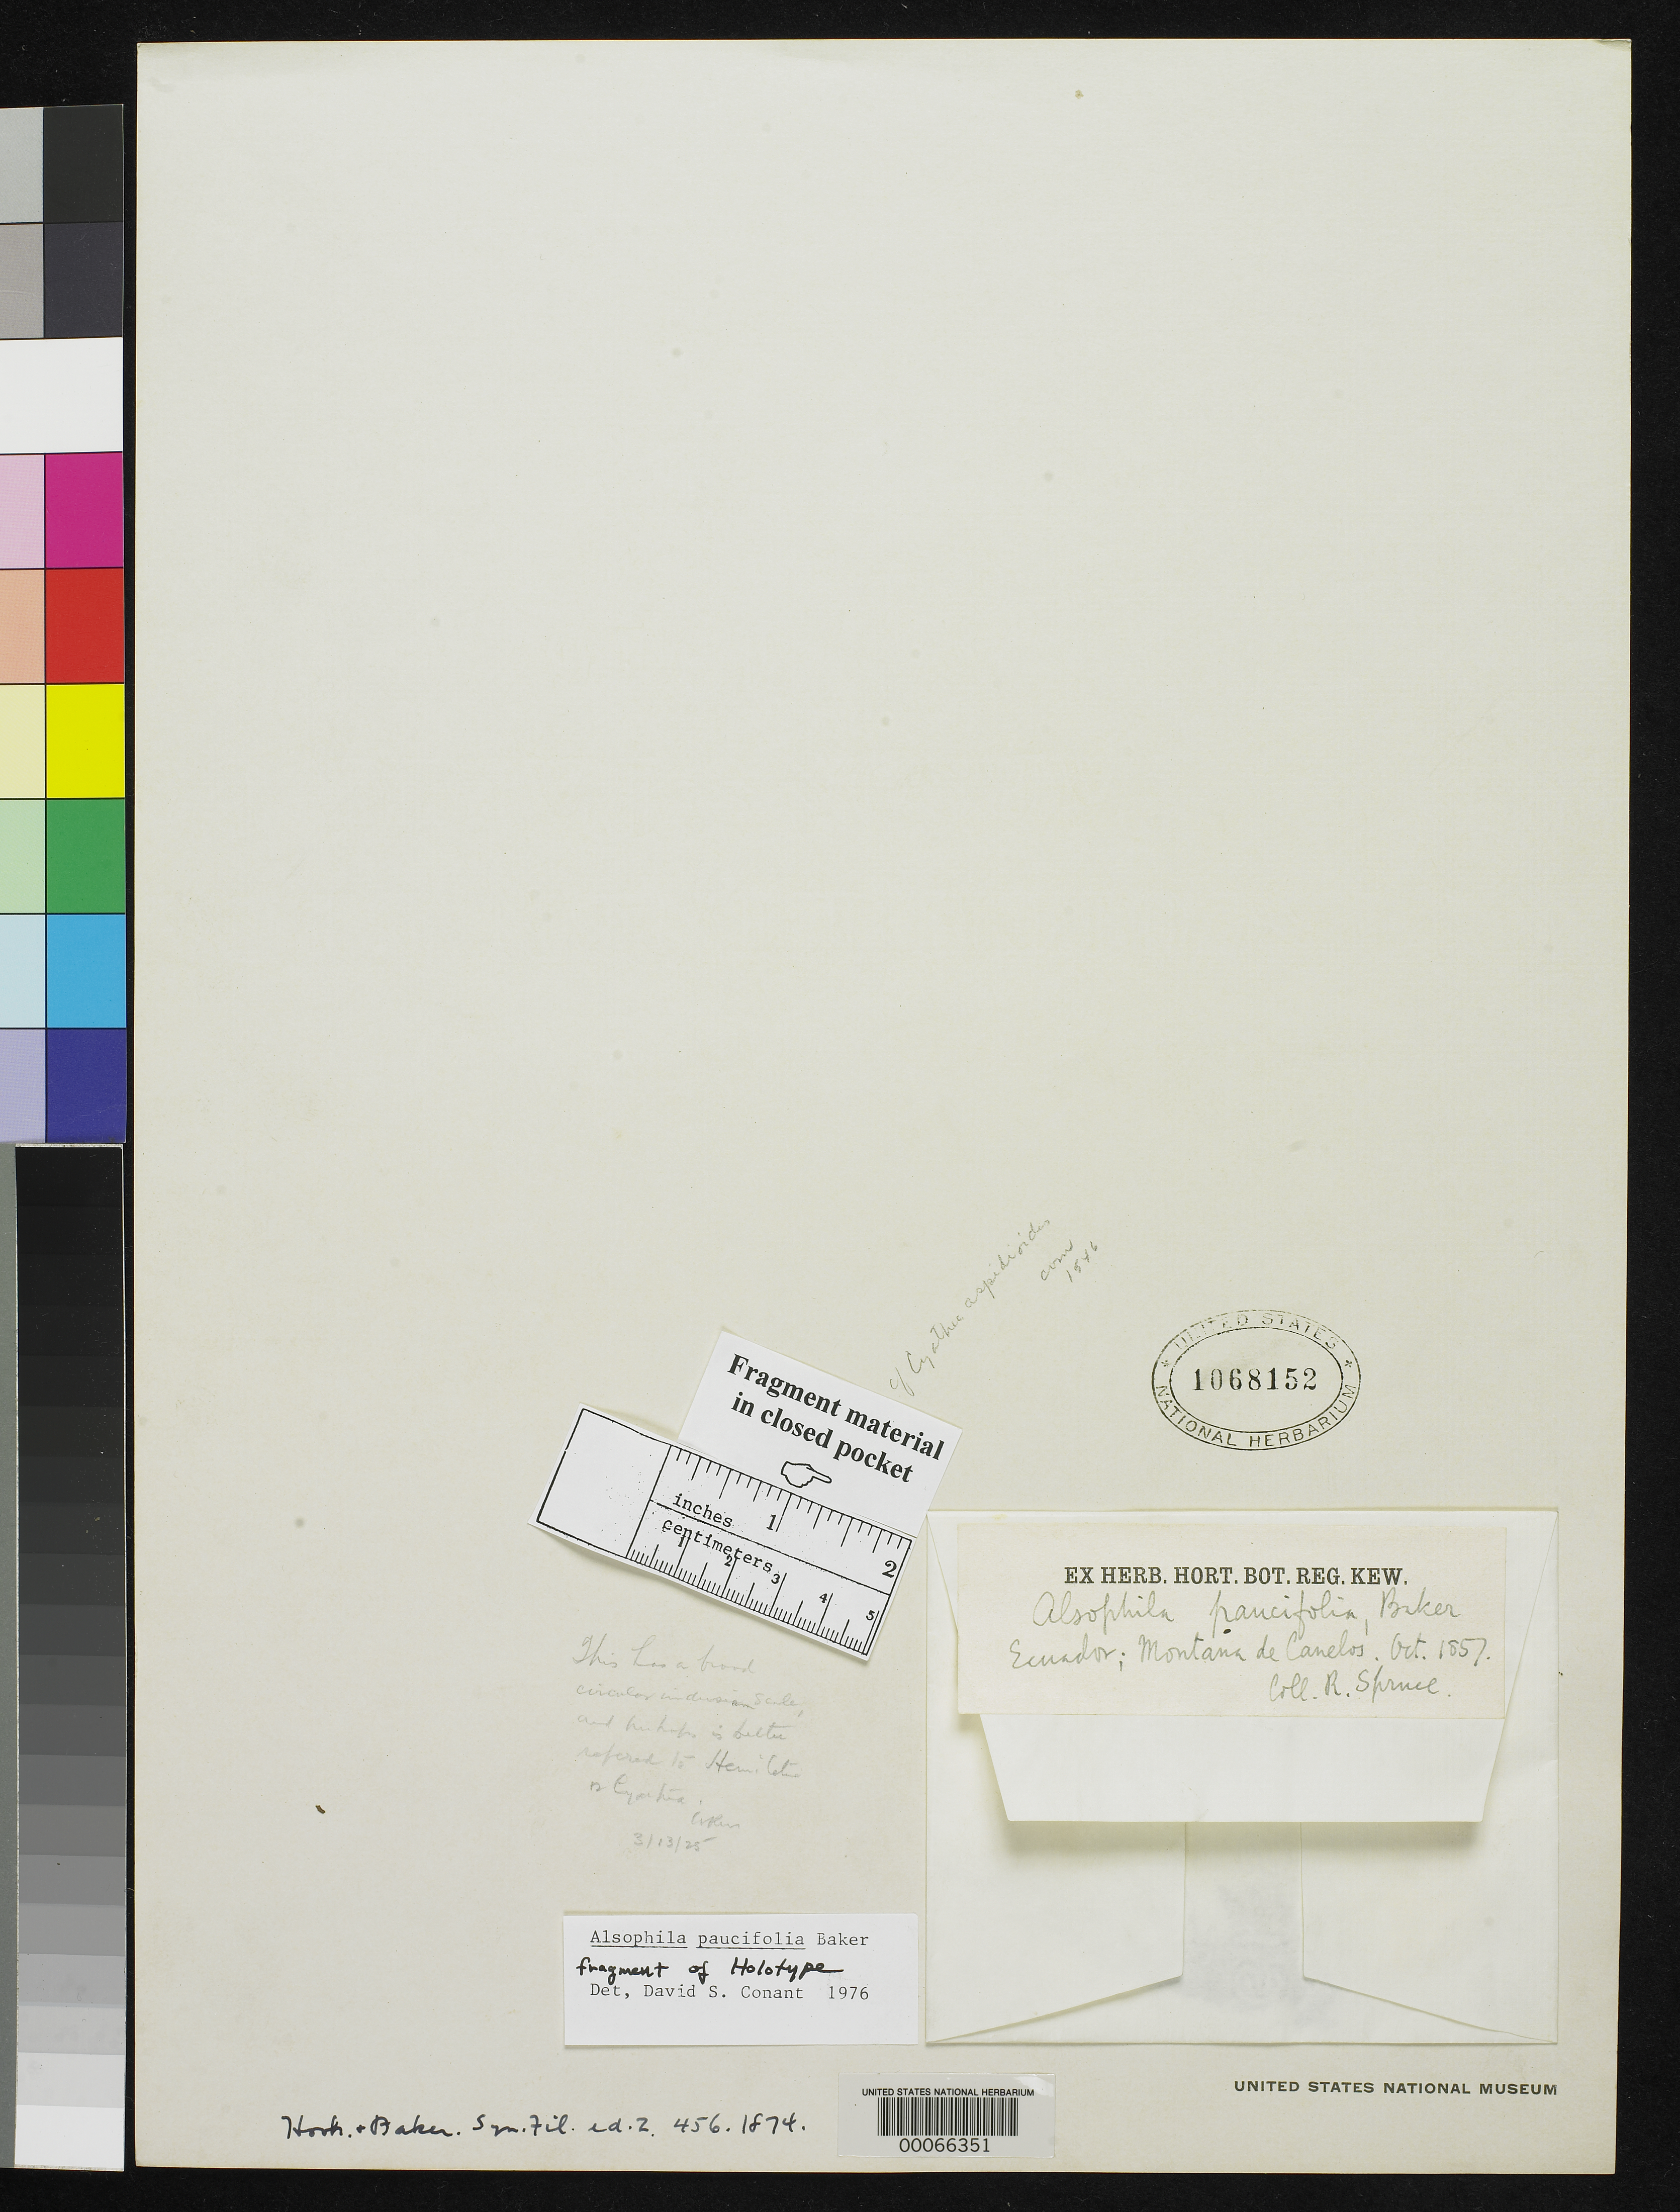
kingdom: Plantae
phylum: Tracheophyta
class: Polypodiopsida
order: Cyatheales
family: Cyatheaceae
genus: Alsophila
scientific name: Alsophila paucifolia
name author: Baker in Hook. & Baker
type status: Type Fragment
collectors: R. Spruce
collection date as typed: Oct 1857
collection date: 1857-10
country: Ecuador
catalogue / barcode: US 1068152